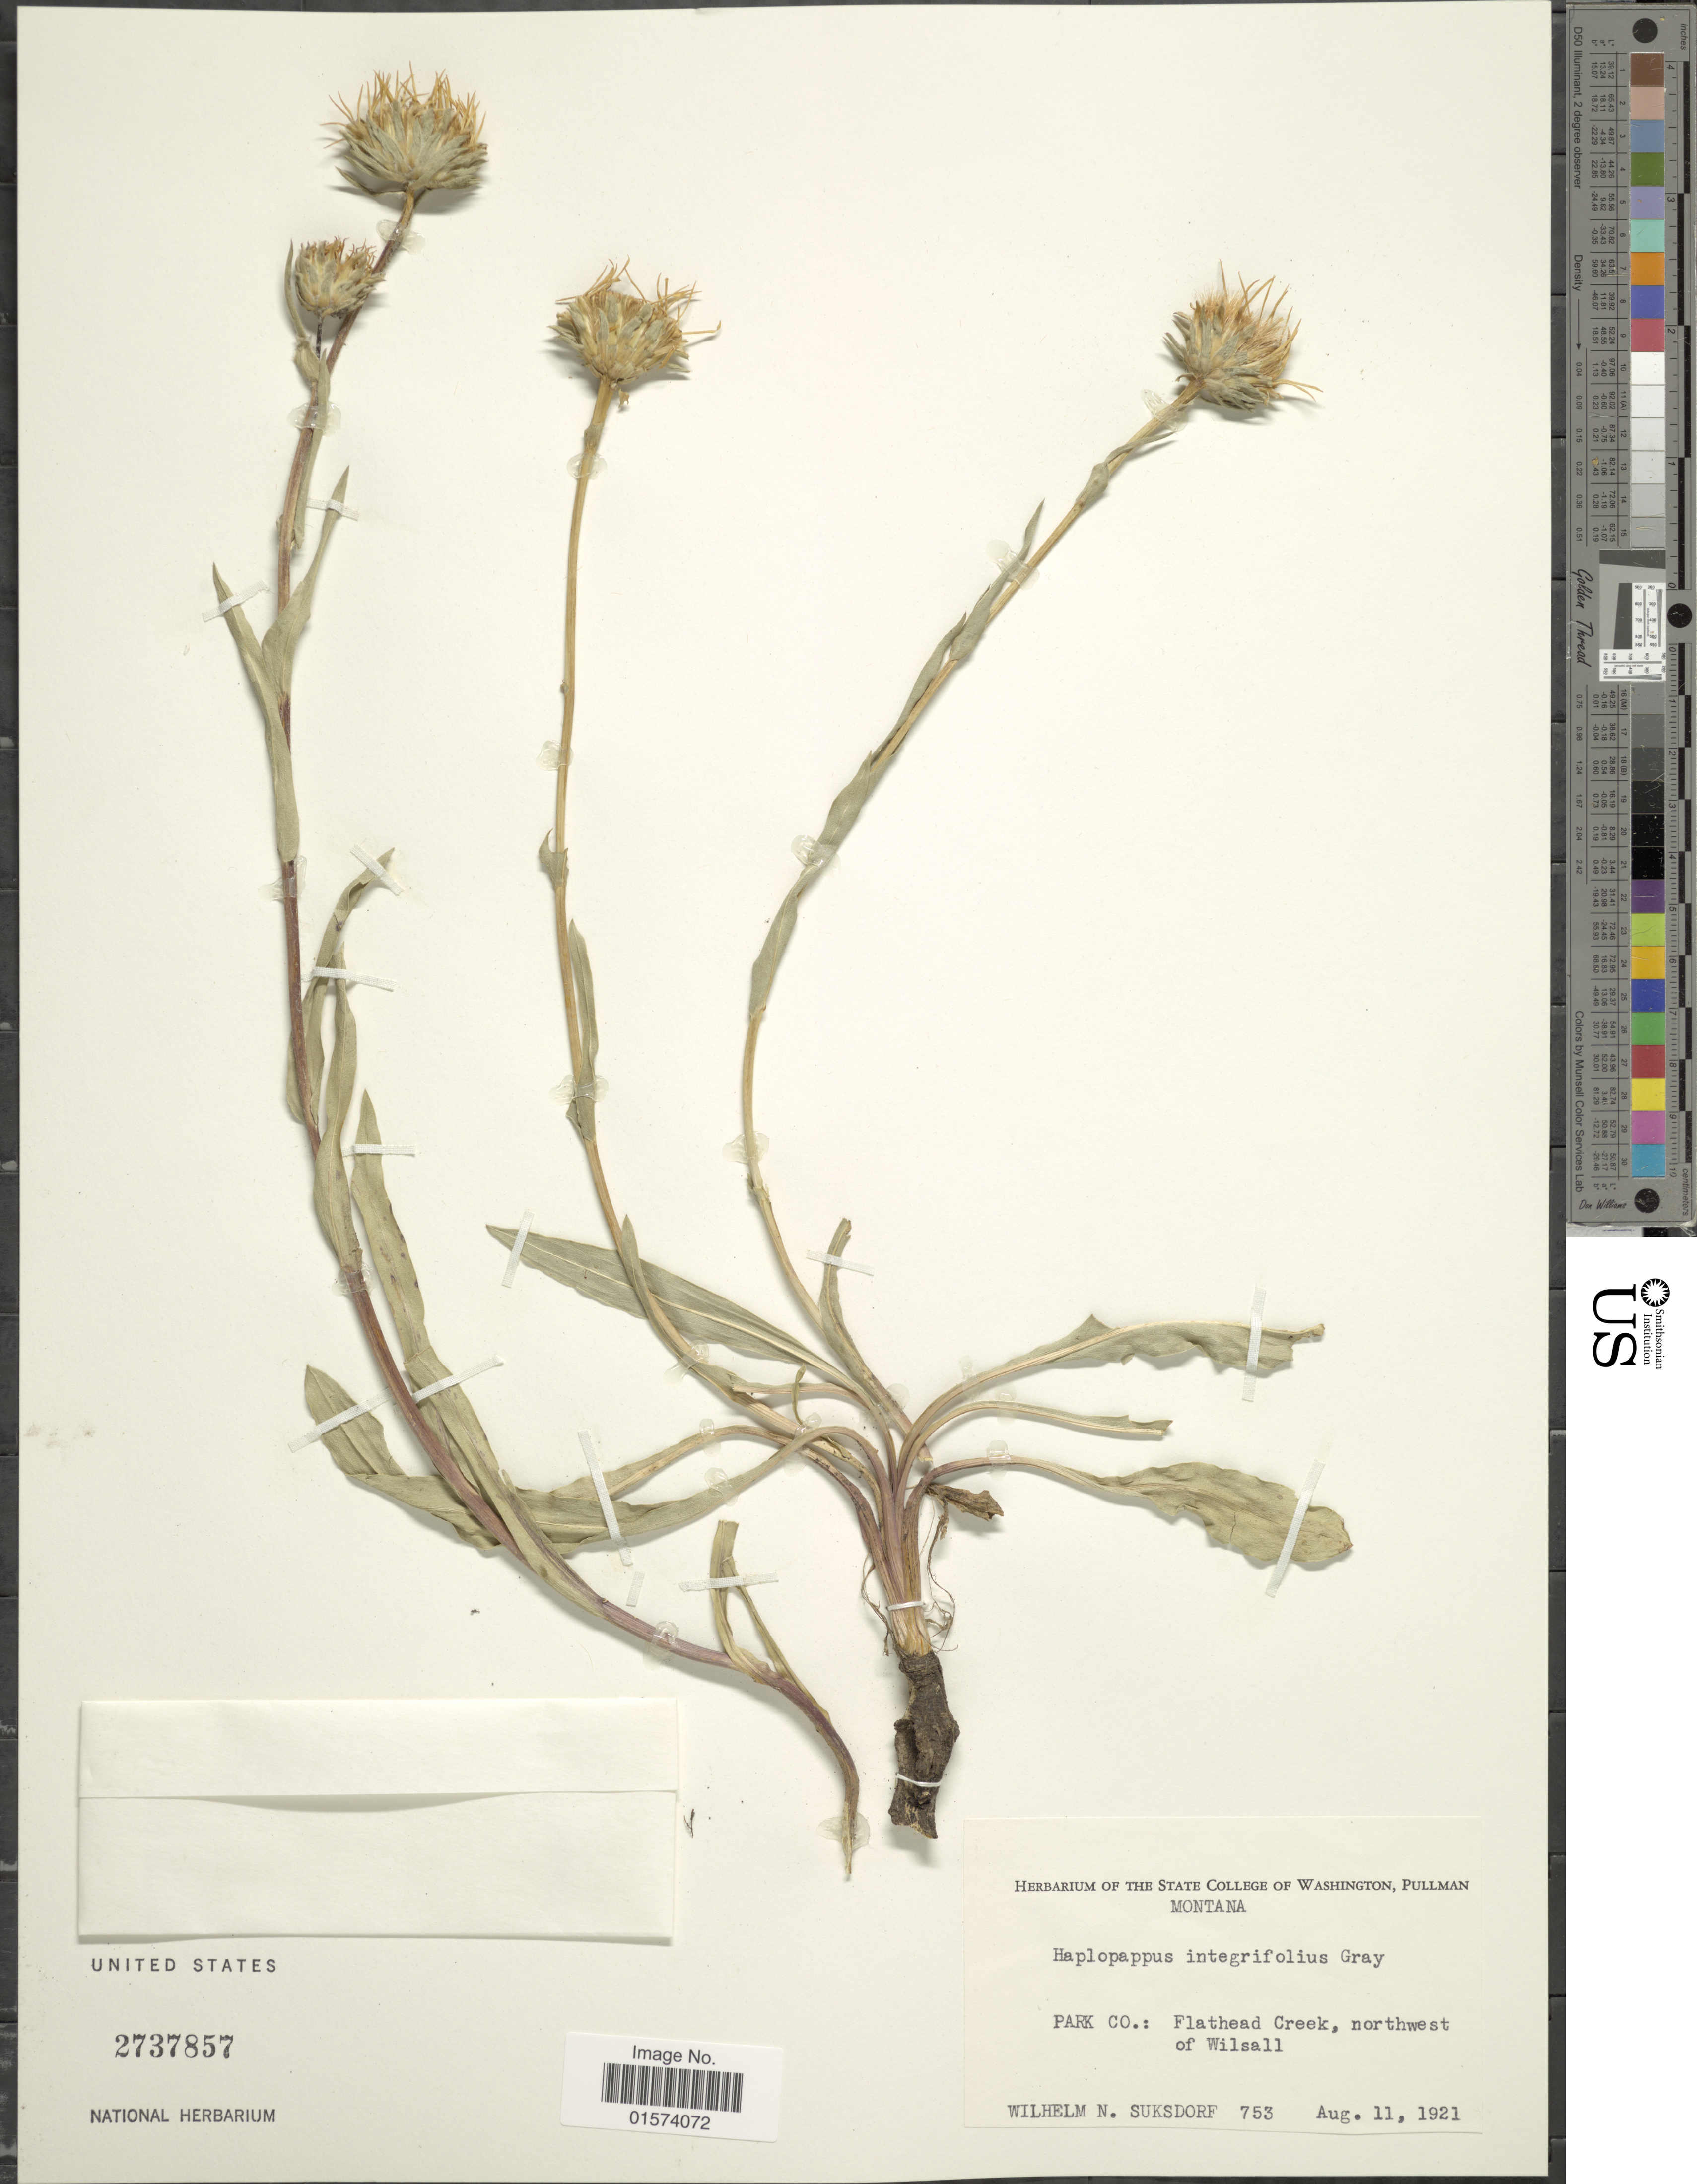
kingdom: Plantae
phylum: Tracheophyta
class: Magnoliopsida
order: Asterales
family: Asteraceae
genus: Pyrrocoma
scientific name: Pyrrocoma integrifolia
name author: (Porter ex A. Gray) Greene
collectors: W. N. Suksdorf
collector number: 753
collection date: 1921-08-11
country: United States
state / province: Montana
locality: Park Co.: Flathead Creek, northwest of Wilsall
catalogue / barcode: US 2737857